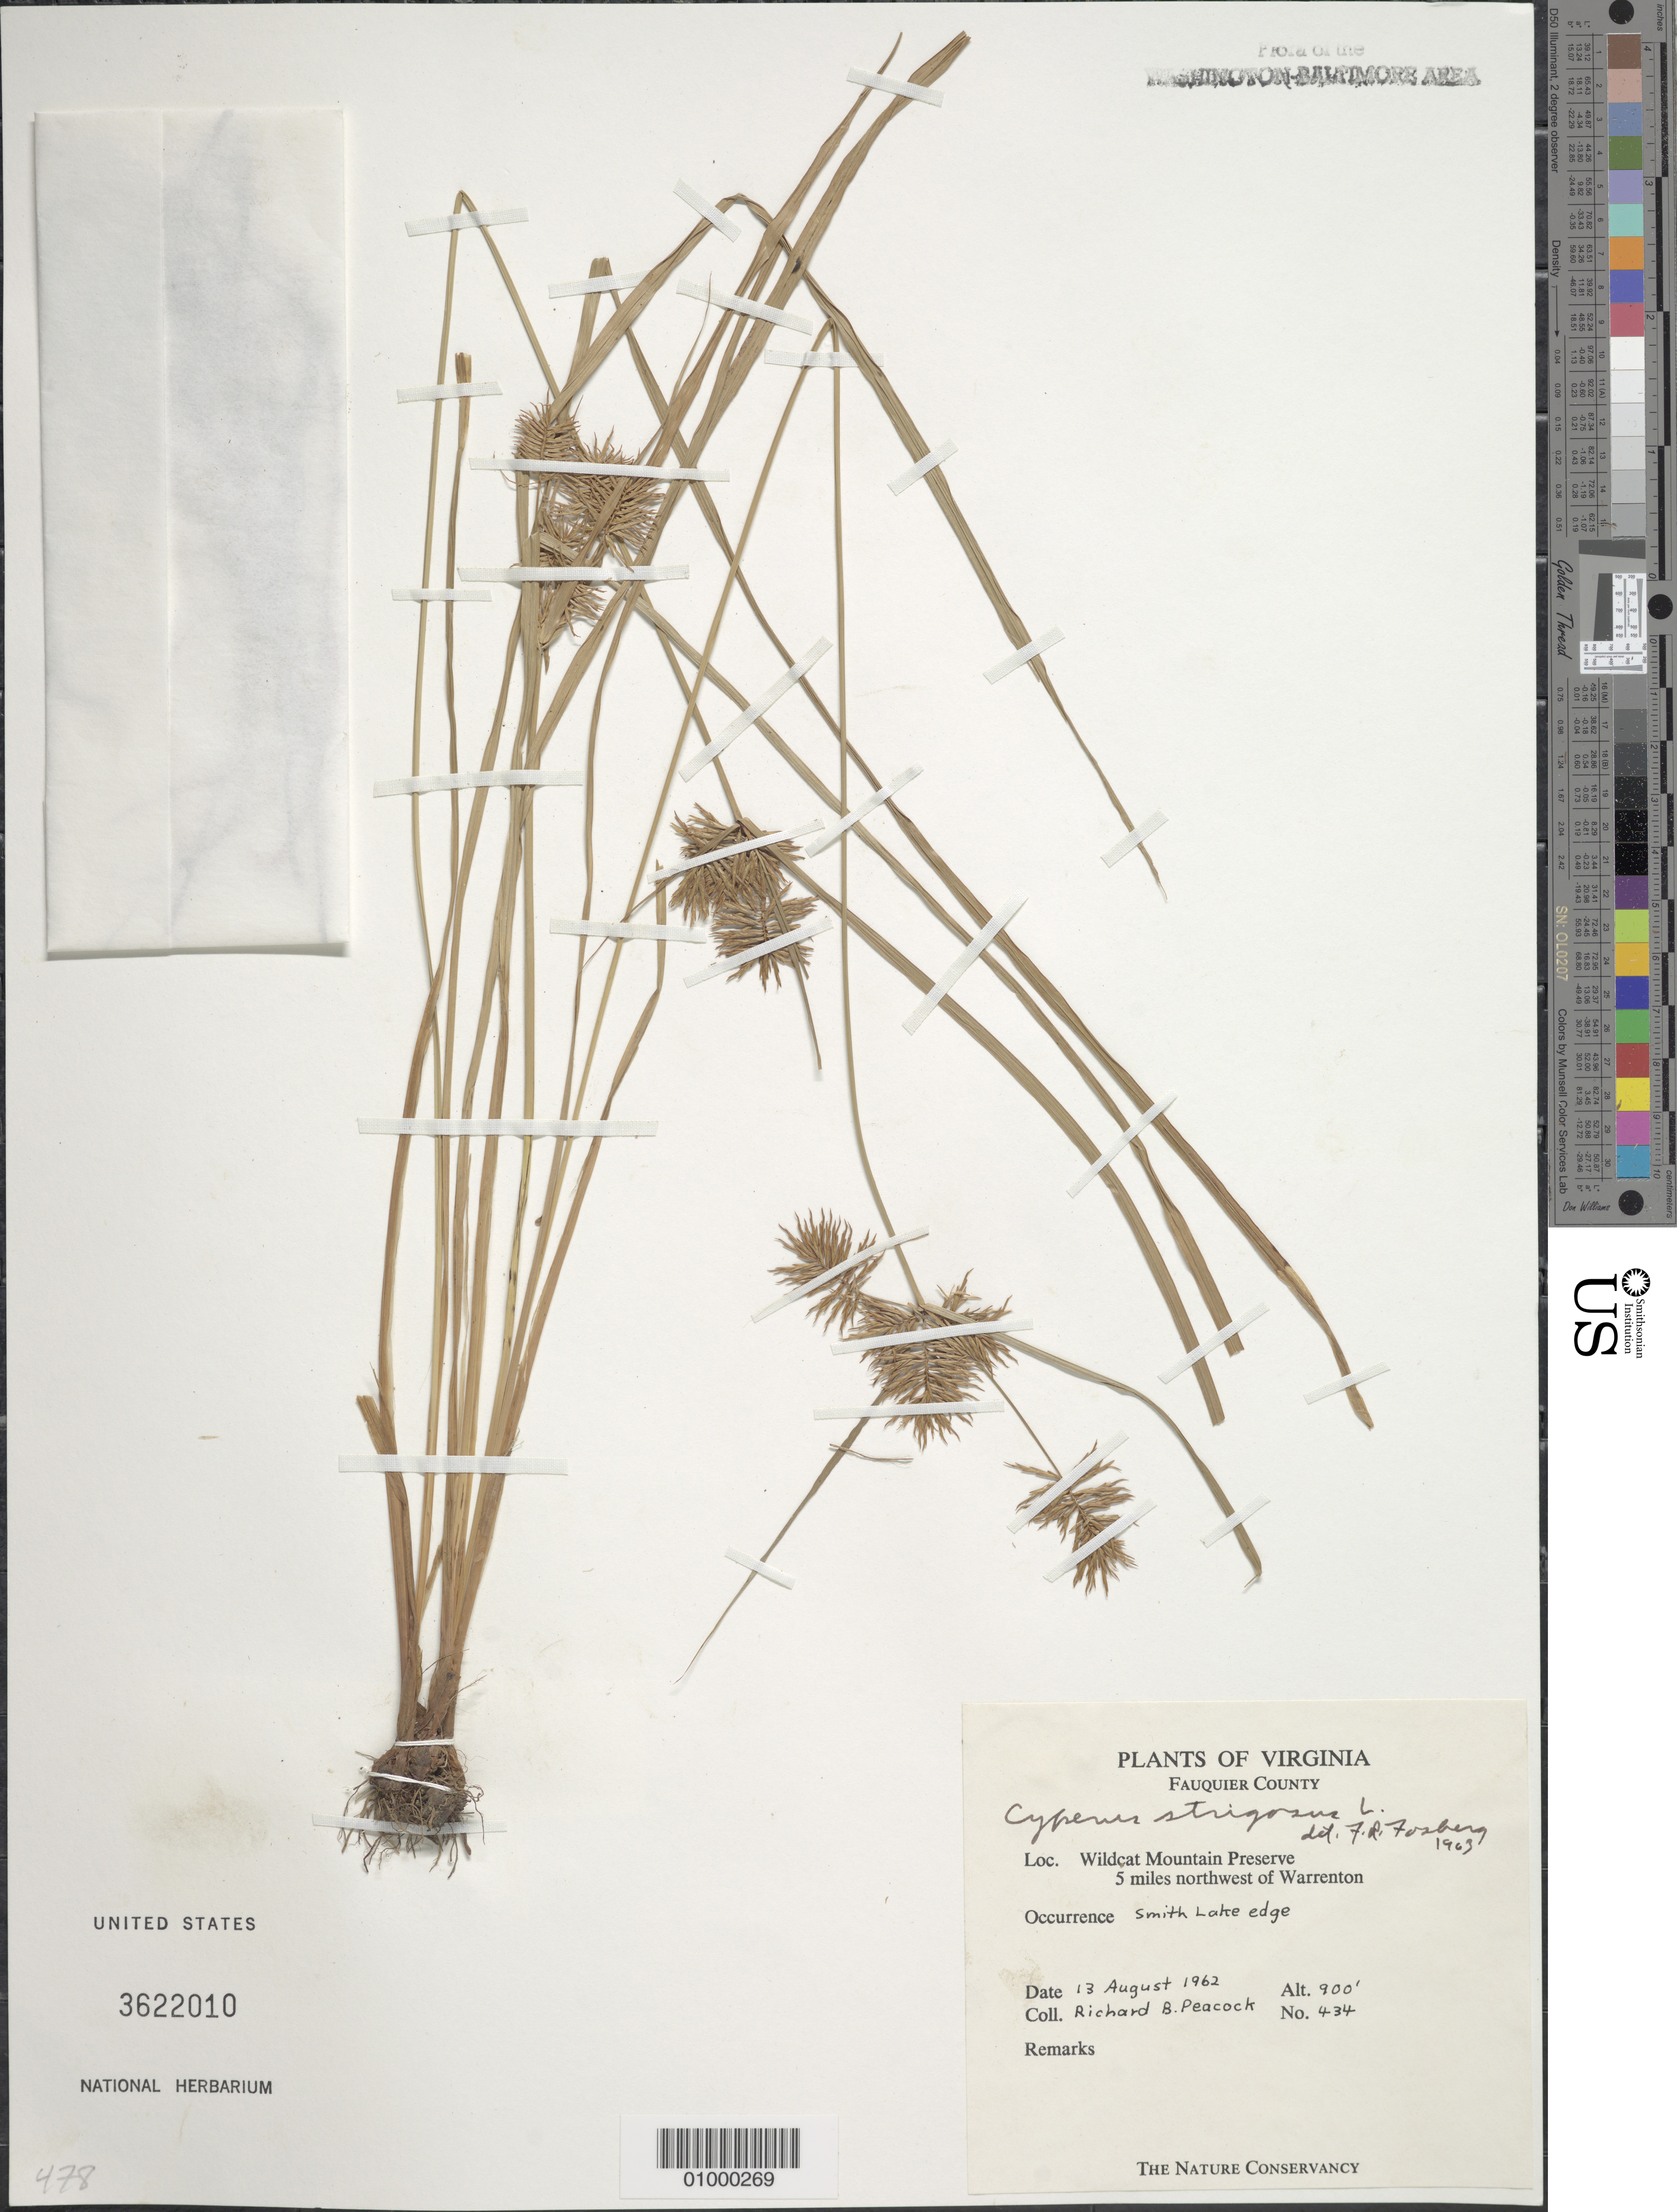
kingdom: Plantae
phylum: Tracheophyta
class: Liliopsida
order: Poales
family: Cyperaceae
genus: Cyperus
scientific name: Cyperus strigosus L.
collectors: R. Peacock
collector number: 434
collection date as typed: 13 Aug 1962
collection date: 1962-08-13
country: United States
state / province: Virginia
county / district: Fauquier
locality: Wildcat Mountain Preserve, 5 miles NW of Warrenton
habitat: lake edge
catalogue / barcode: US 3622010